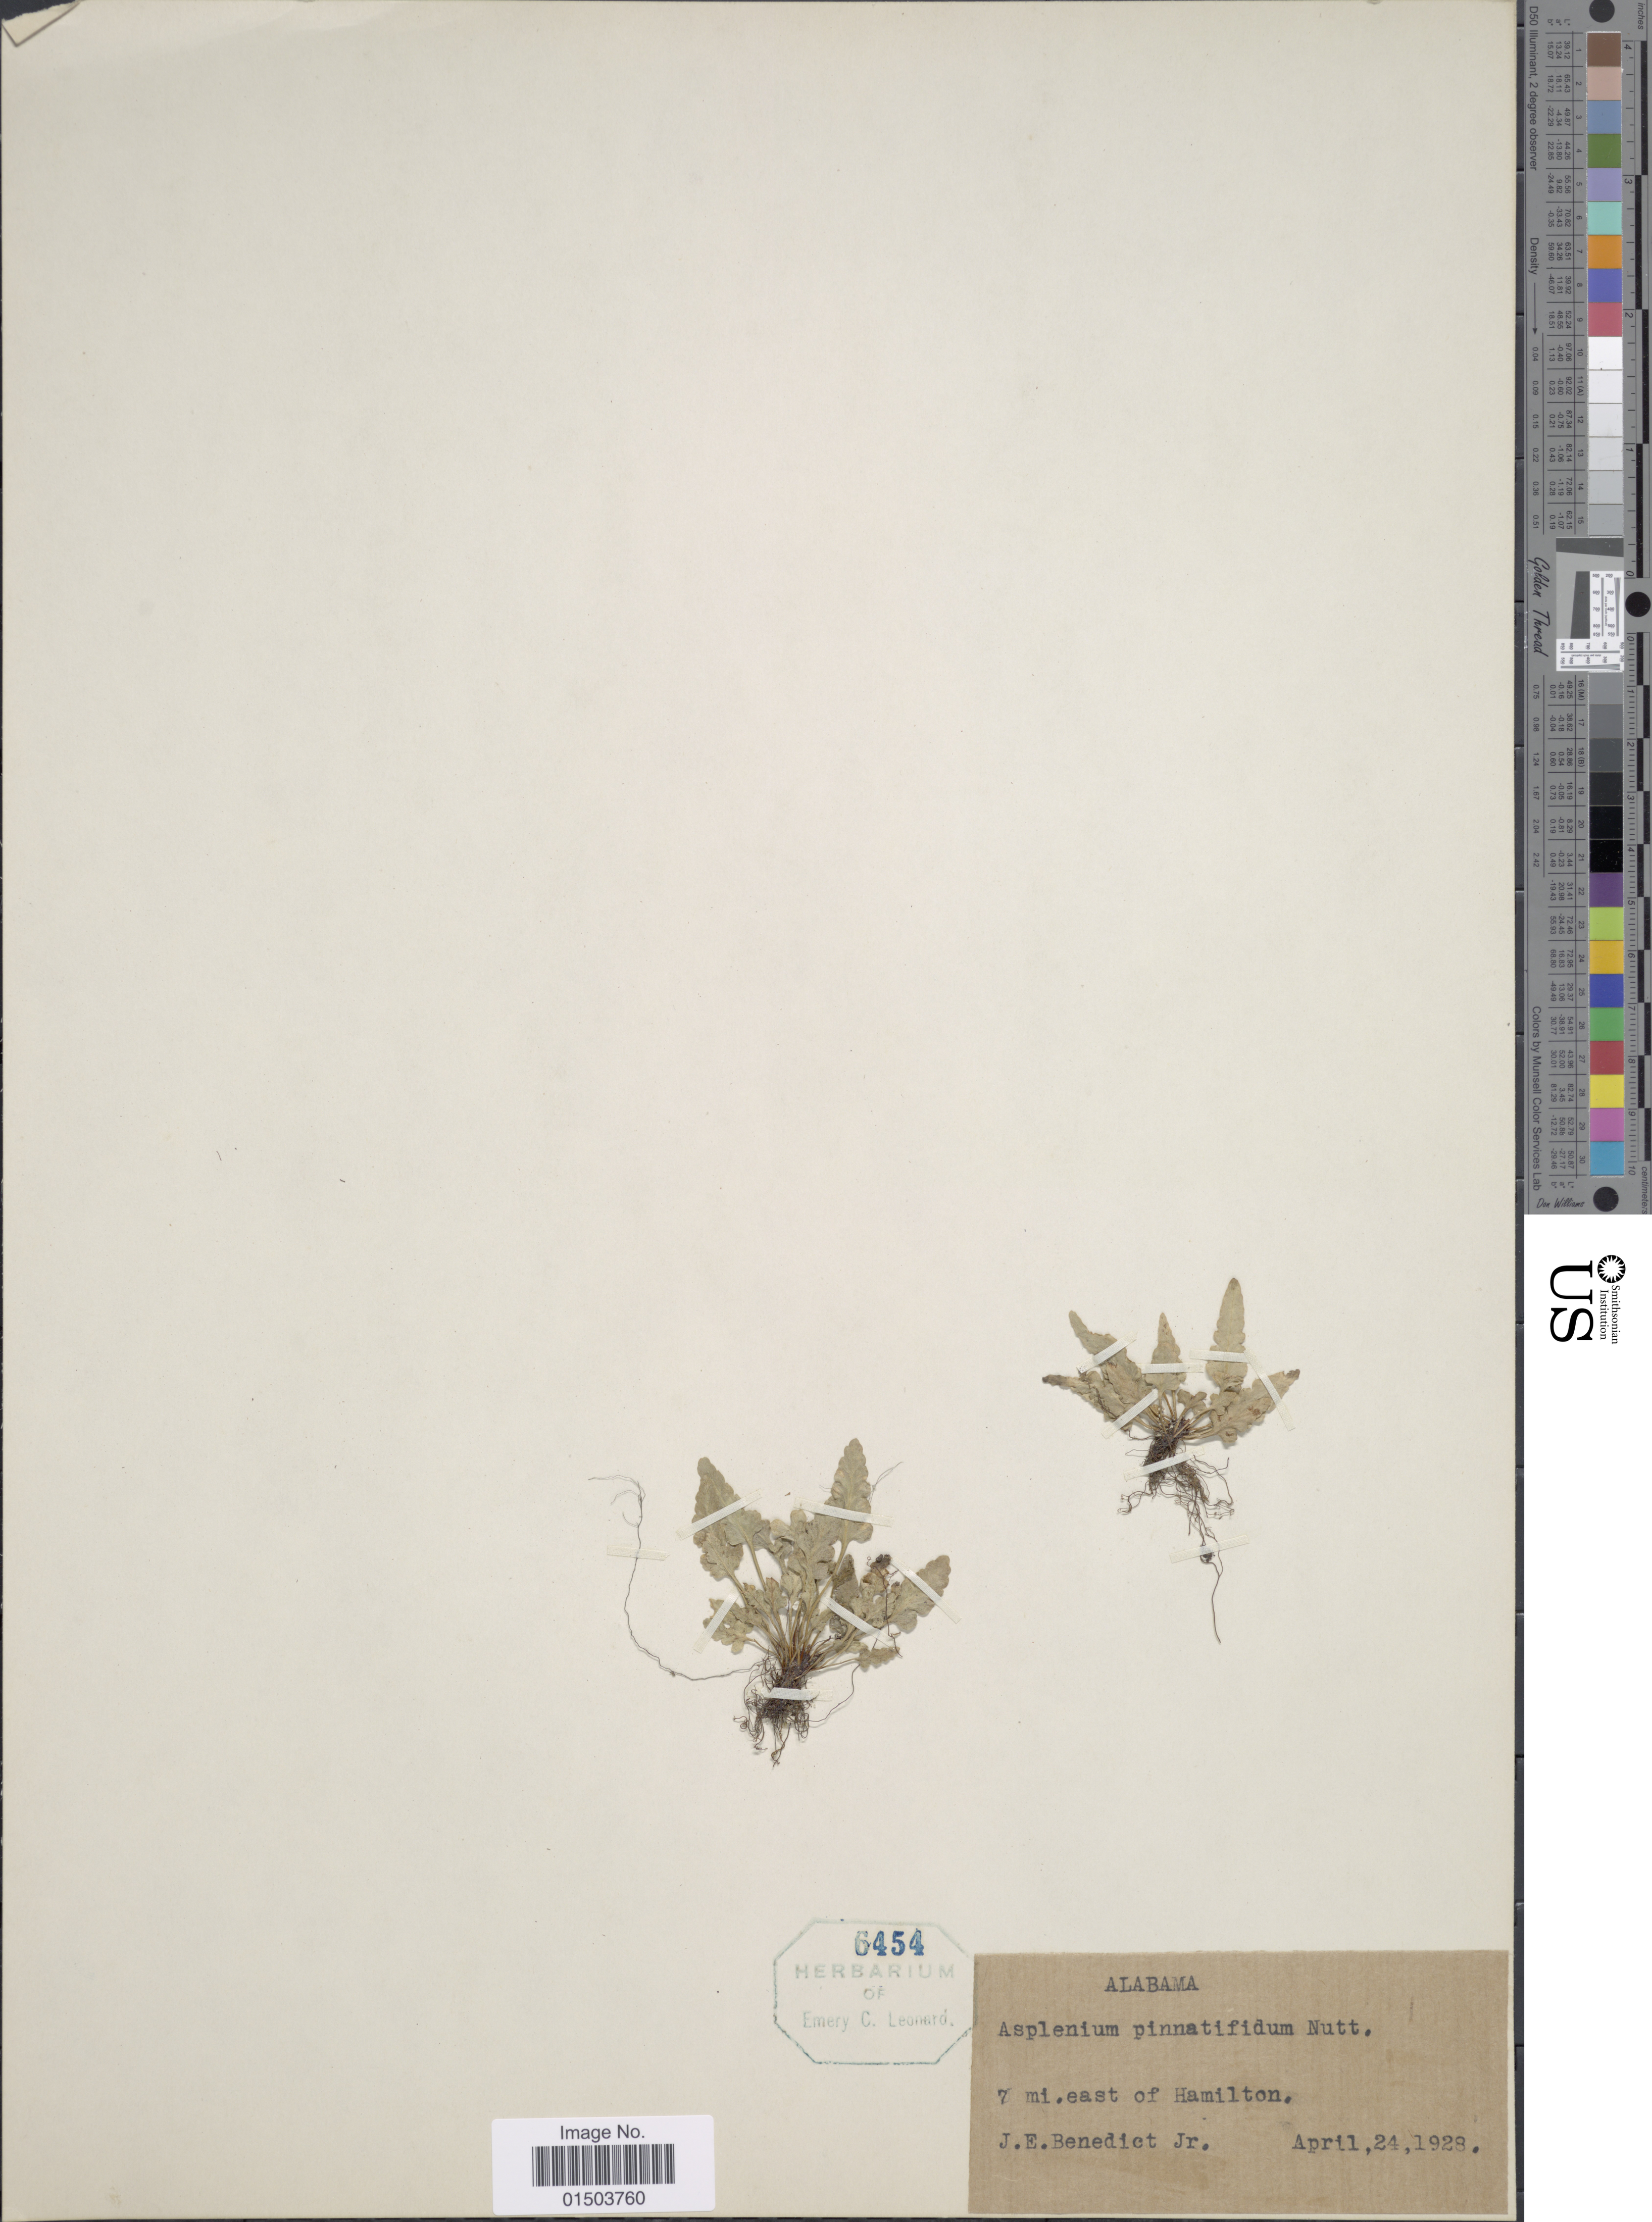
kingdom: Plantae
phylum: Tracheophyta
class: Polypodiopsida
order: Polypodiales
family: Aspleniaceae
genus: Asplenium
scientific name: Asplenium pinnatifidum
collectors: J. Benedict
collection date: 1928-04-24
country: United States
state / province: Alabama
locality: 7 mi. east of Hamilton.